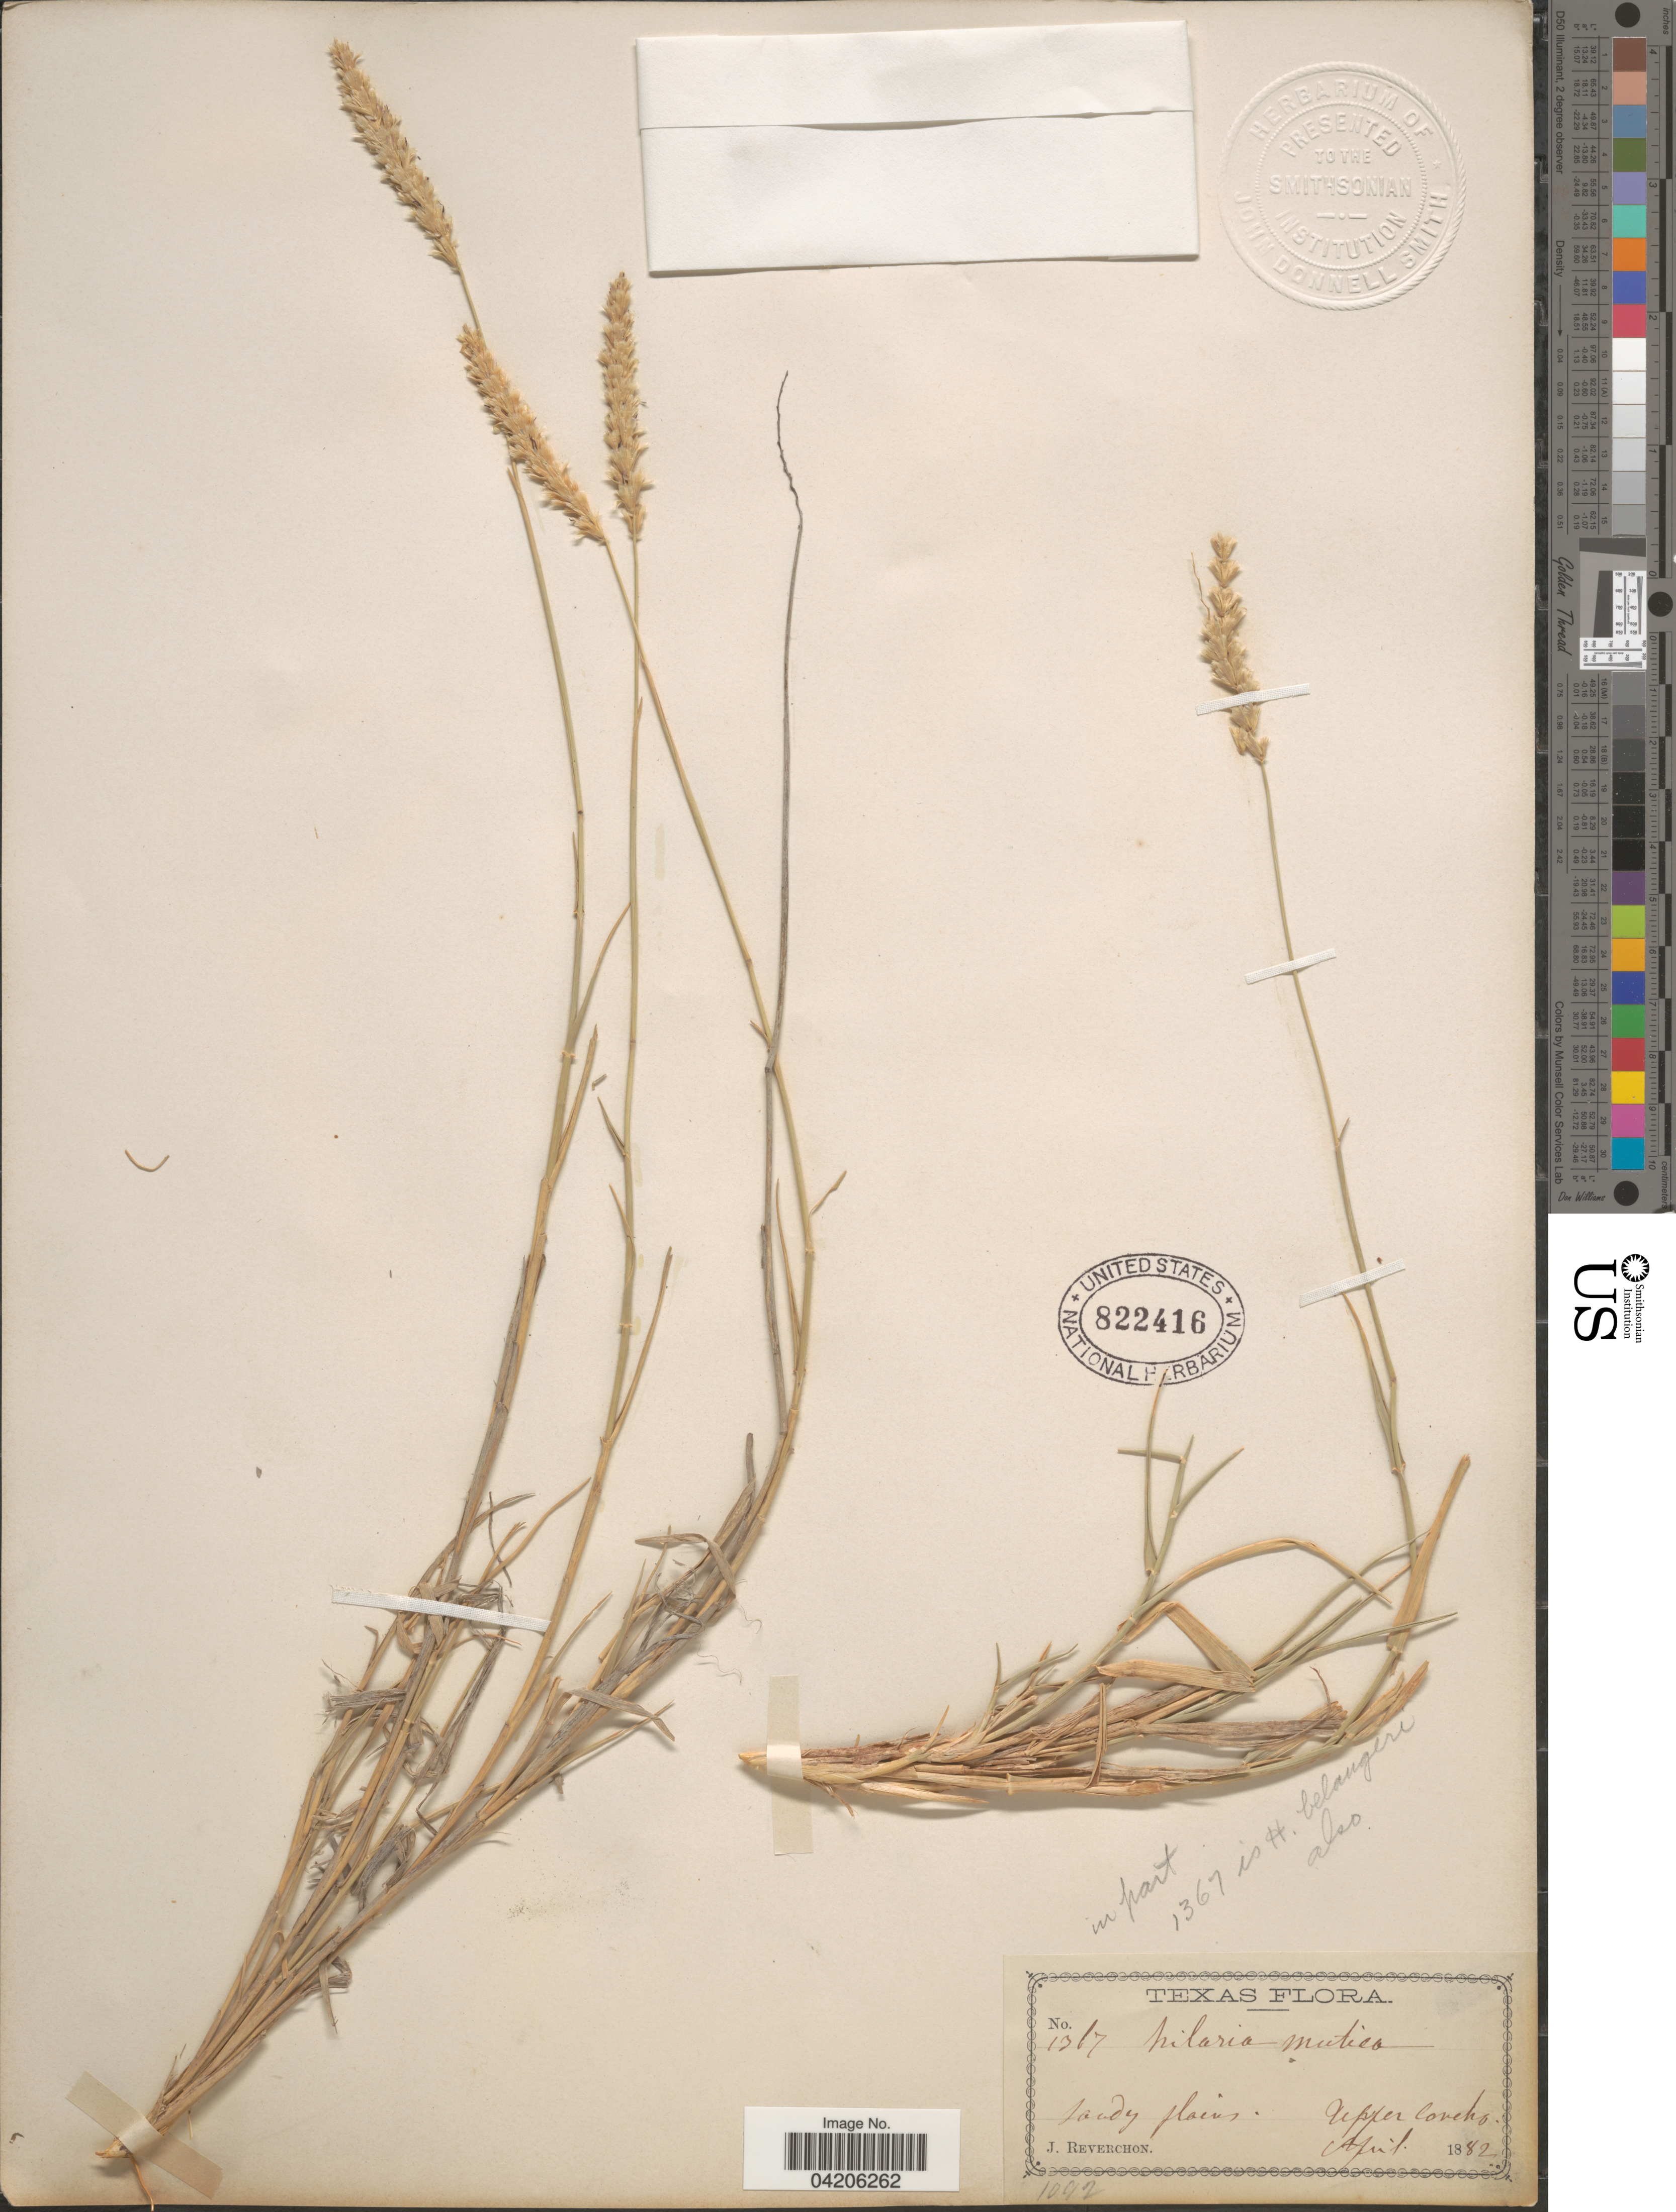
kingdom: Plantae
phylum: Tracheophyta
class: Liliopsida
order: Poales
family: Poaceae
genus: Hilaria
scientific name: Hilaria mutica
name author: (Buckley) Benth.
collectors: J. Reverchon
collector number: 1367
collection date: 1882-04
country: United States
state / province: Texas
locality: Upper Concho.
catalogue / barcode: US 822416